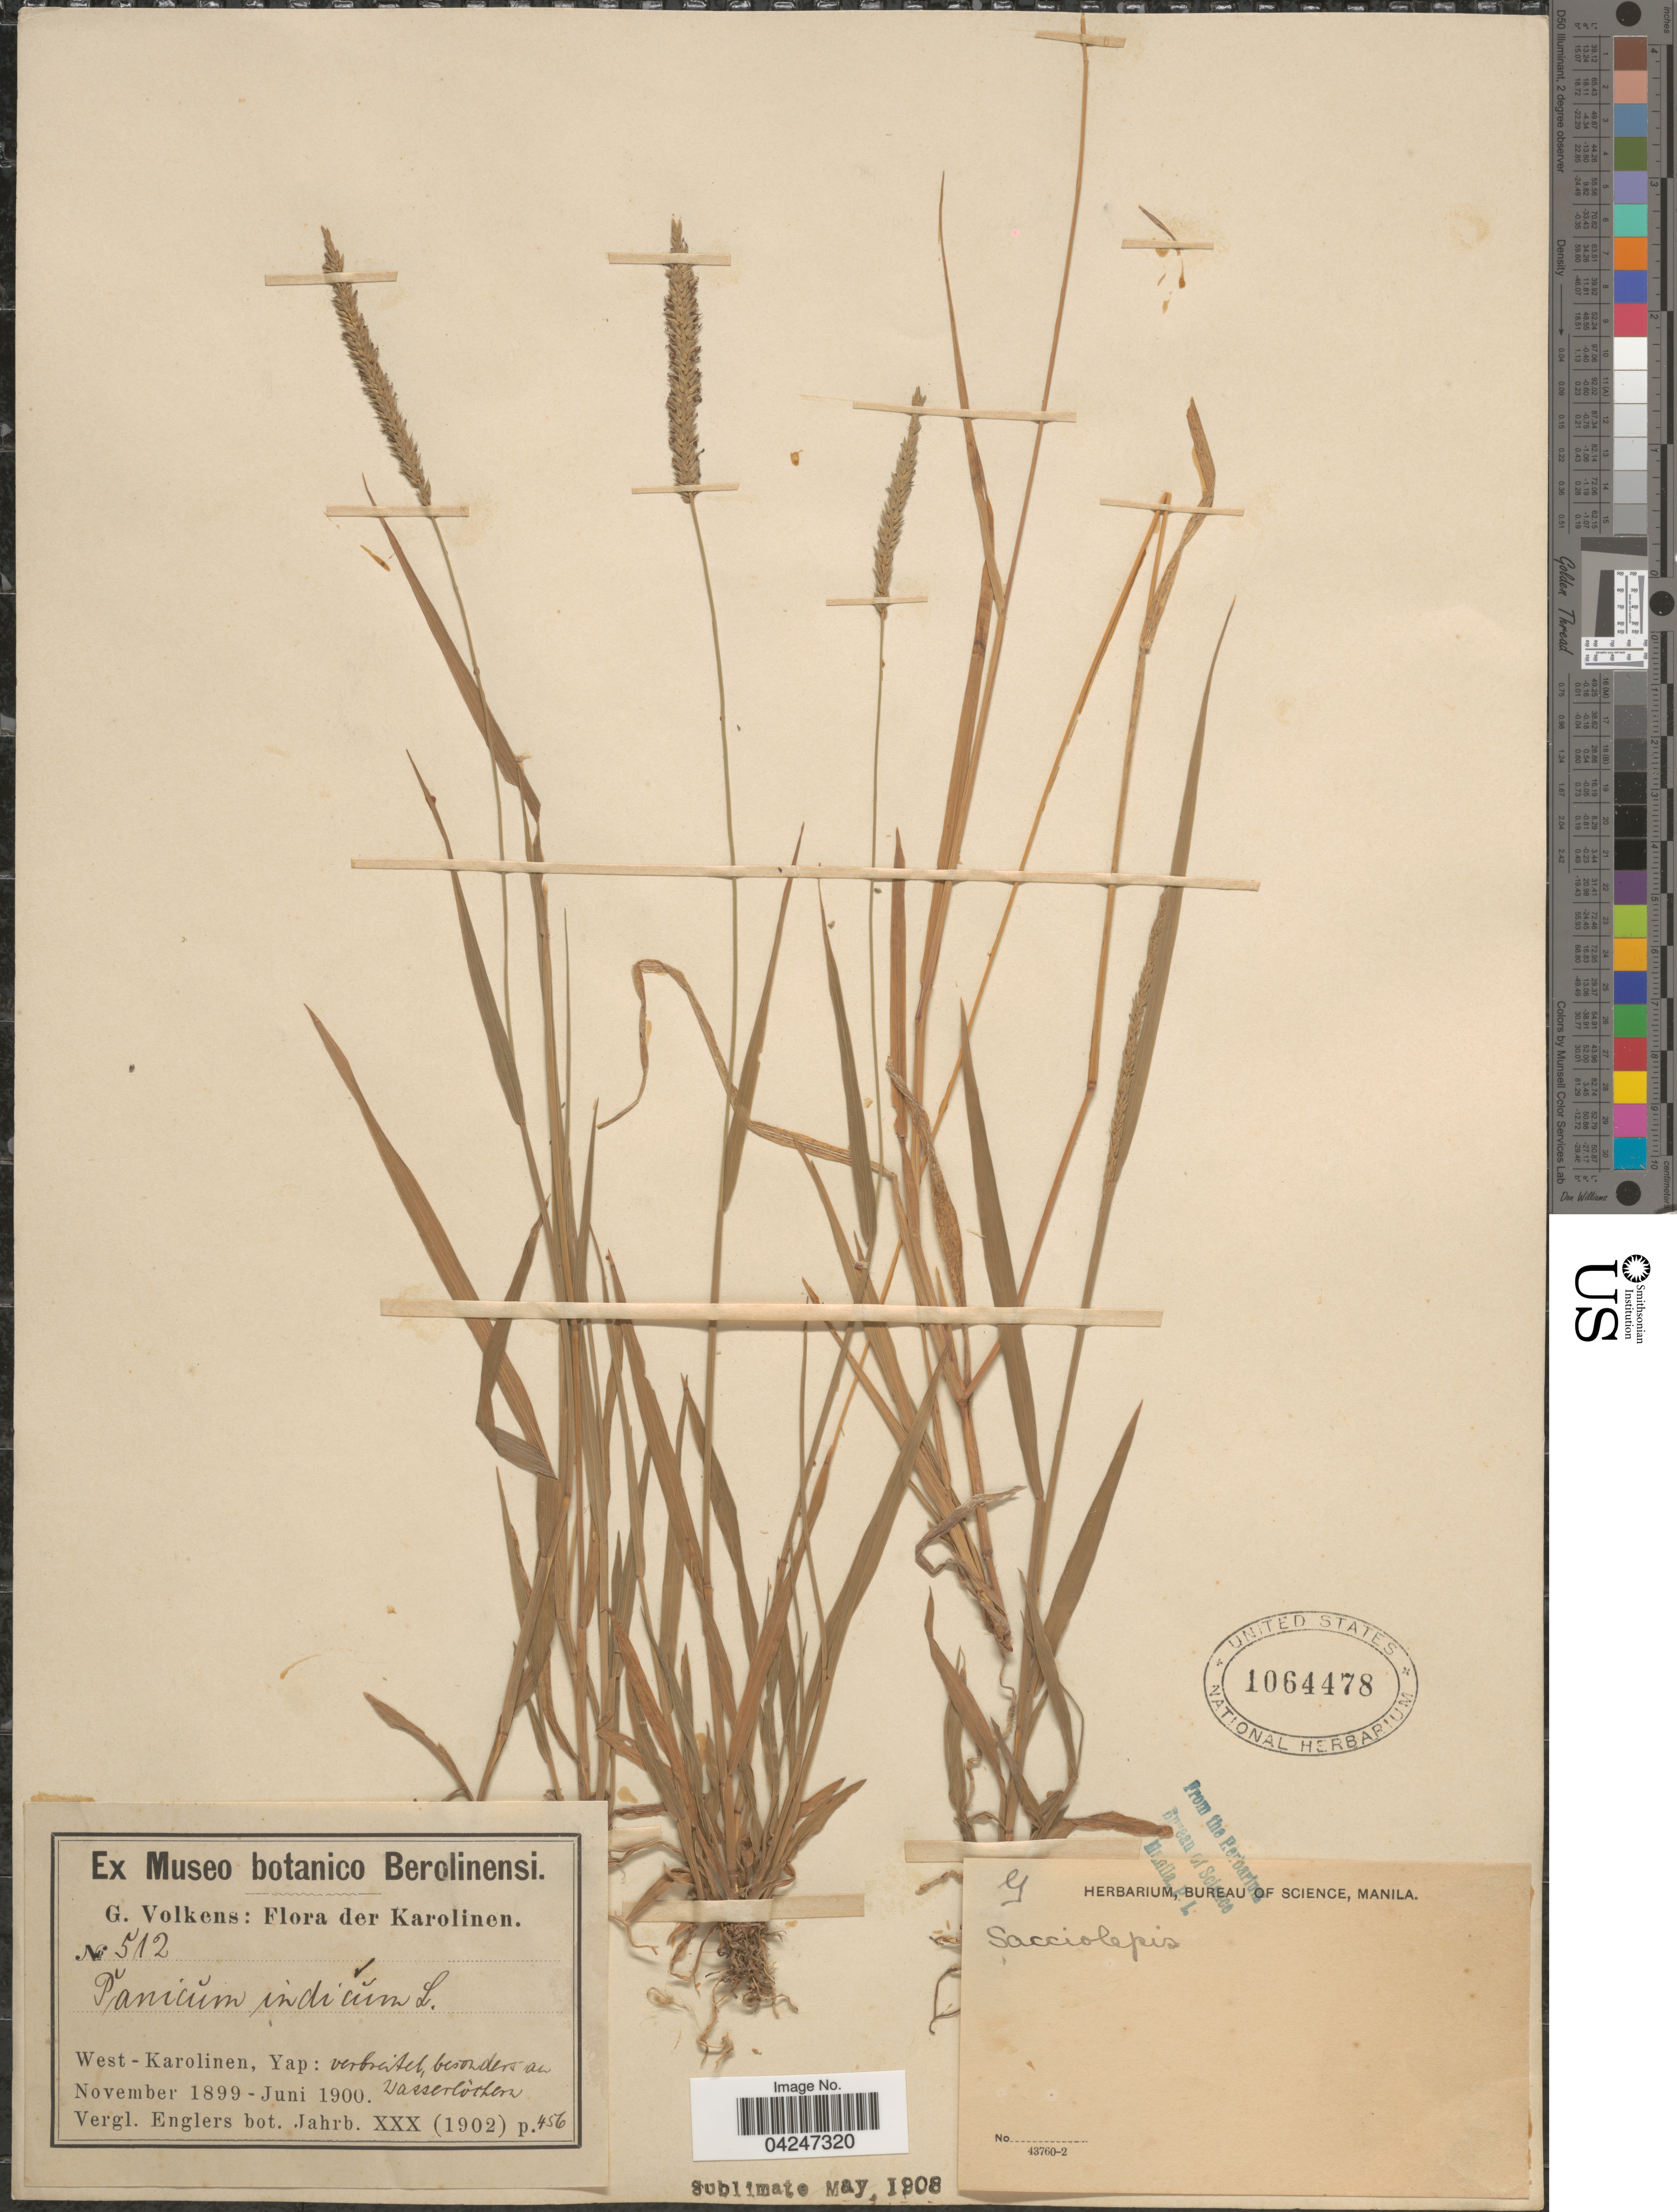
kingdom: Plantae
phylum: Tracheophyta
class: Liliopsida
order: Poales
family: Poaceae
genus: Sacciolepis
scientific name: Sacciolepis indica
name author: (L.) Chase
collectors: G. Volkens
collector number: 512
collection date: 1899-11/1900-06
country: Micronesia, Federated States of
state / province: Yap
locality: Karolinen. West-Karolinen, Yap: [illegible text]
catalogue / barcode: US 1064478